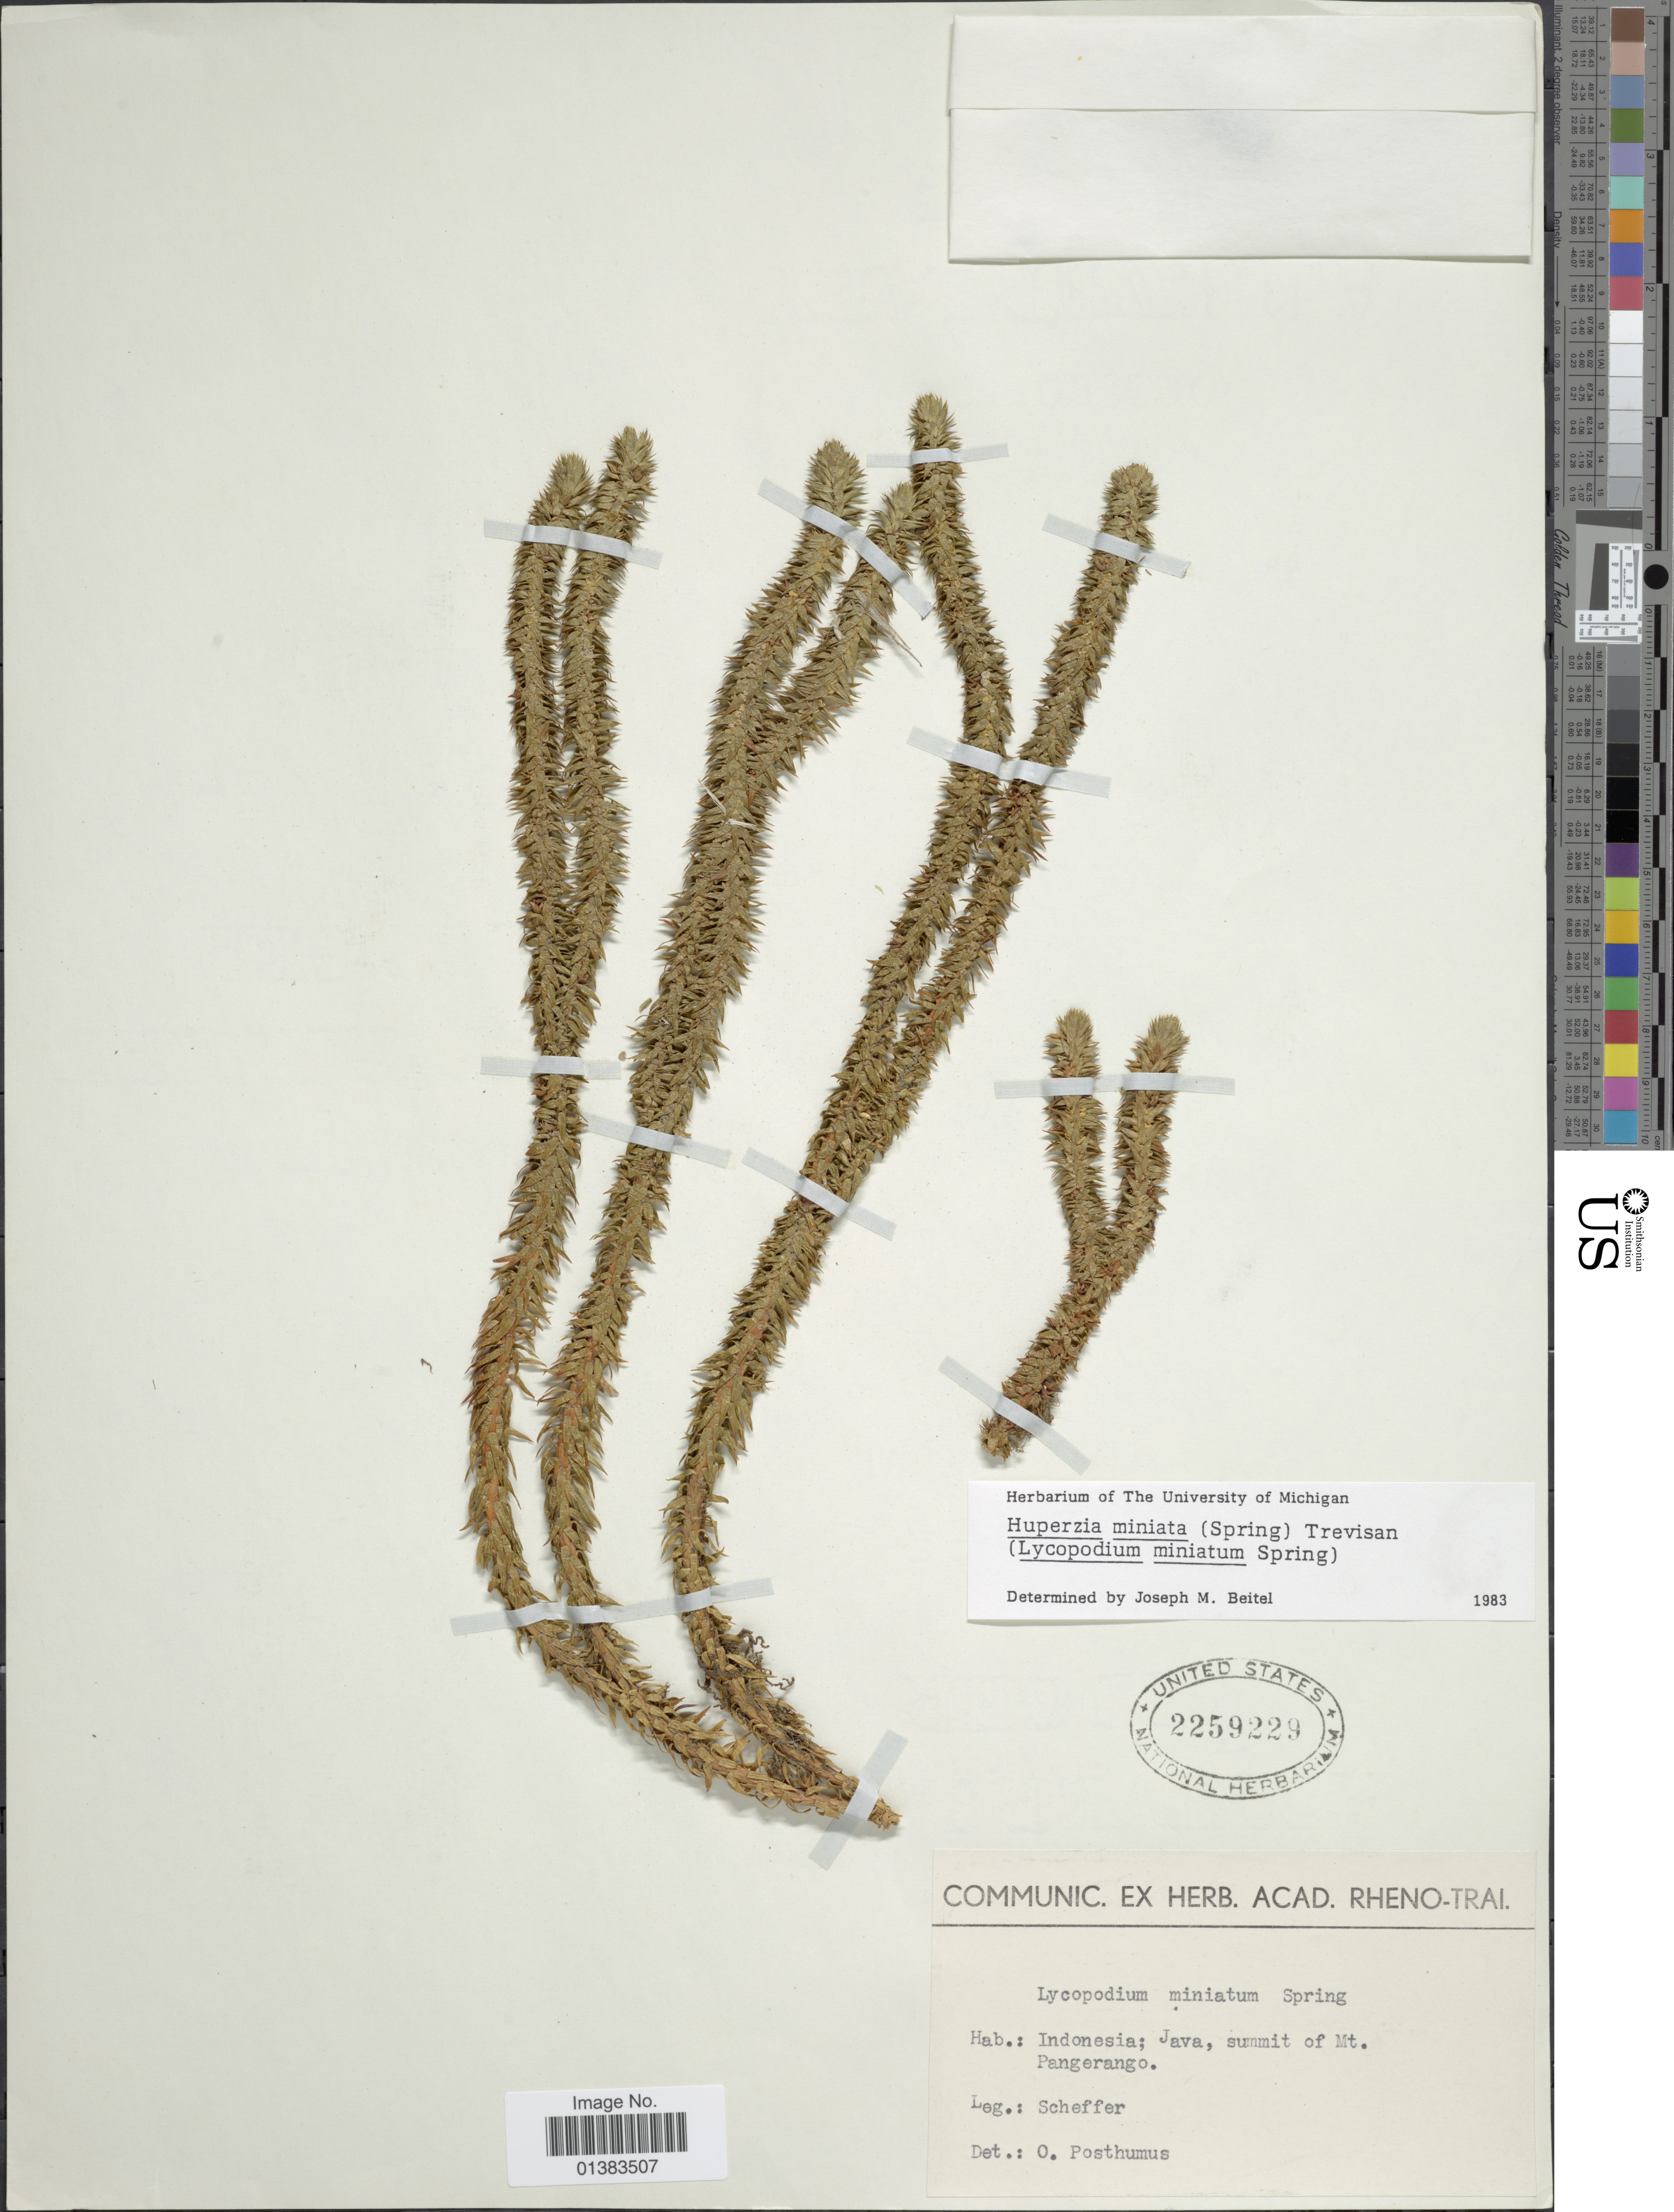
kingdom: Plantae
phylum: Tracheophyta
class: Lycopodiopsida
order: Lycopodiales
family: Lycopodiaceae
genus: Huperzia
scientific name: Huperzia miniata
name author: (Spring) Trevis.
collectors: Scheffer, --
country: Indonesia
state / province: Java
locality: Summit of Mt. Pangerango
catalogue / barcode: US 2259229